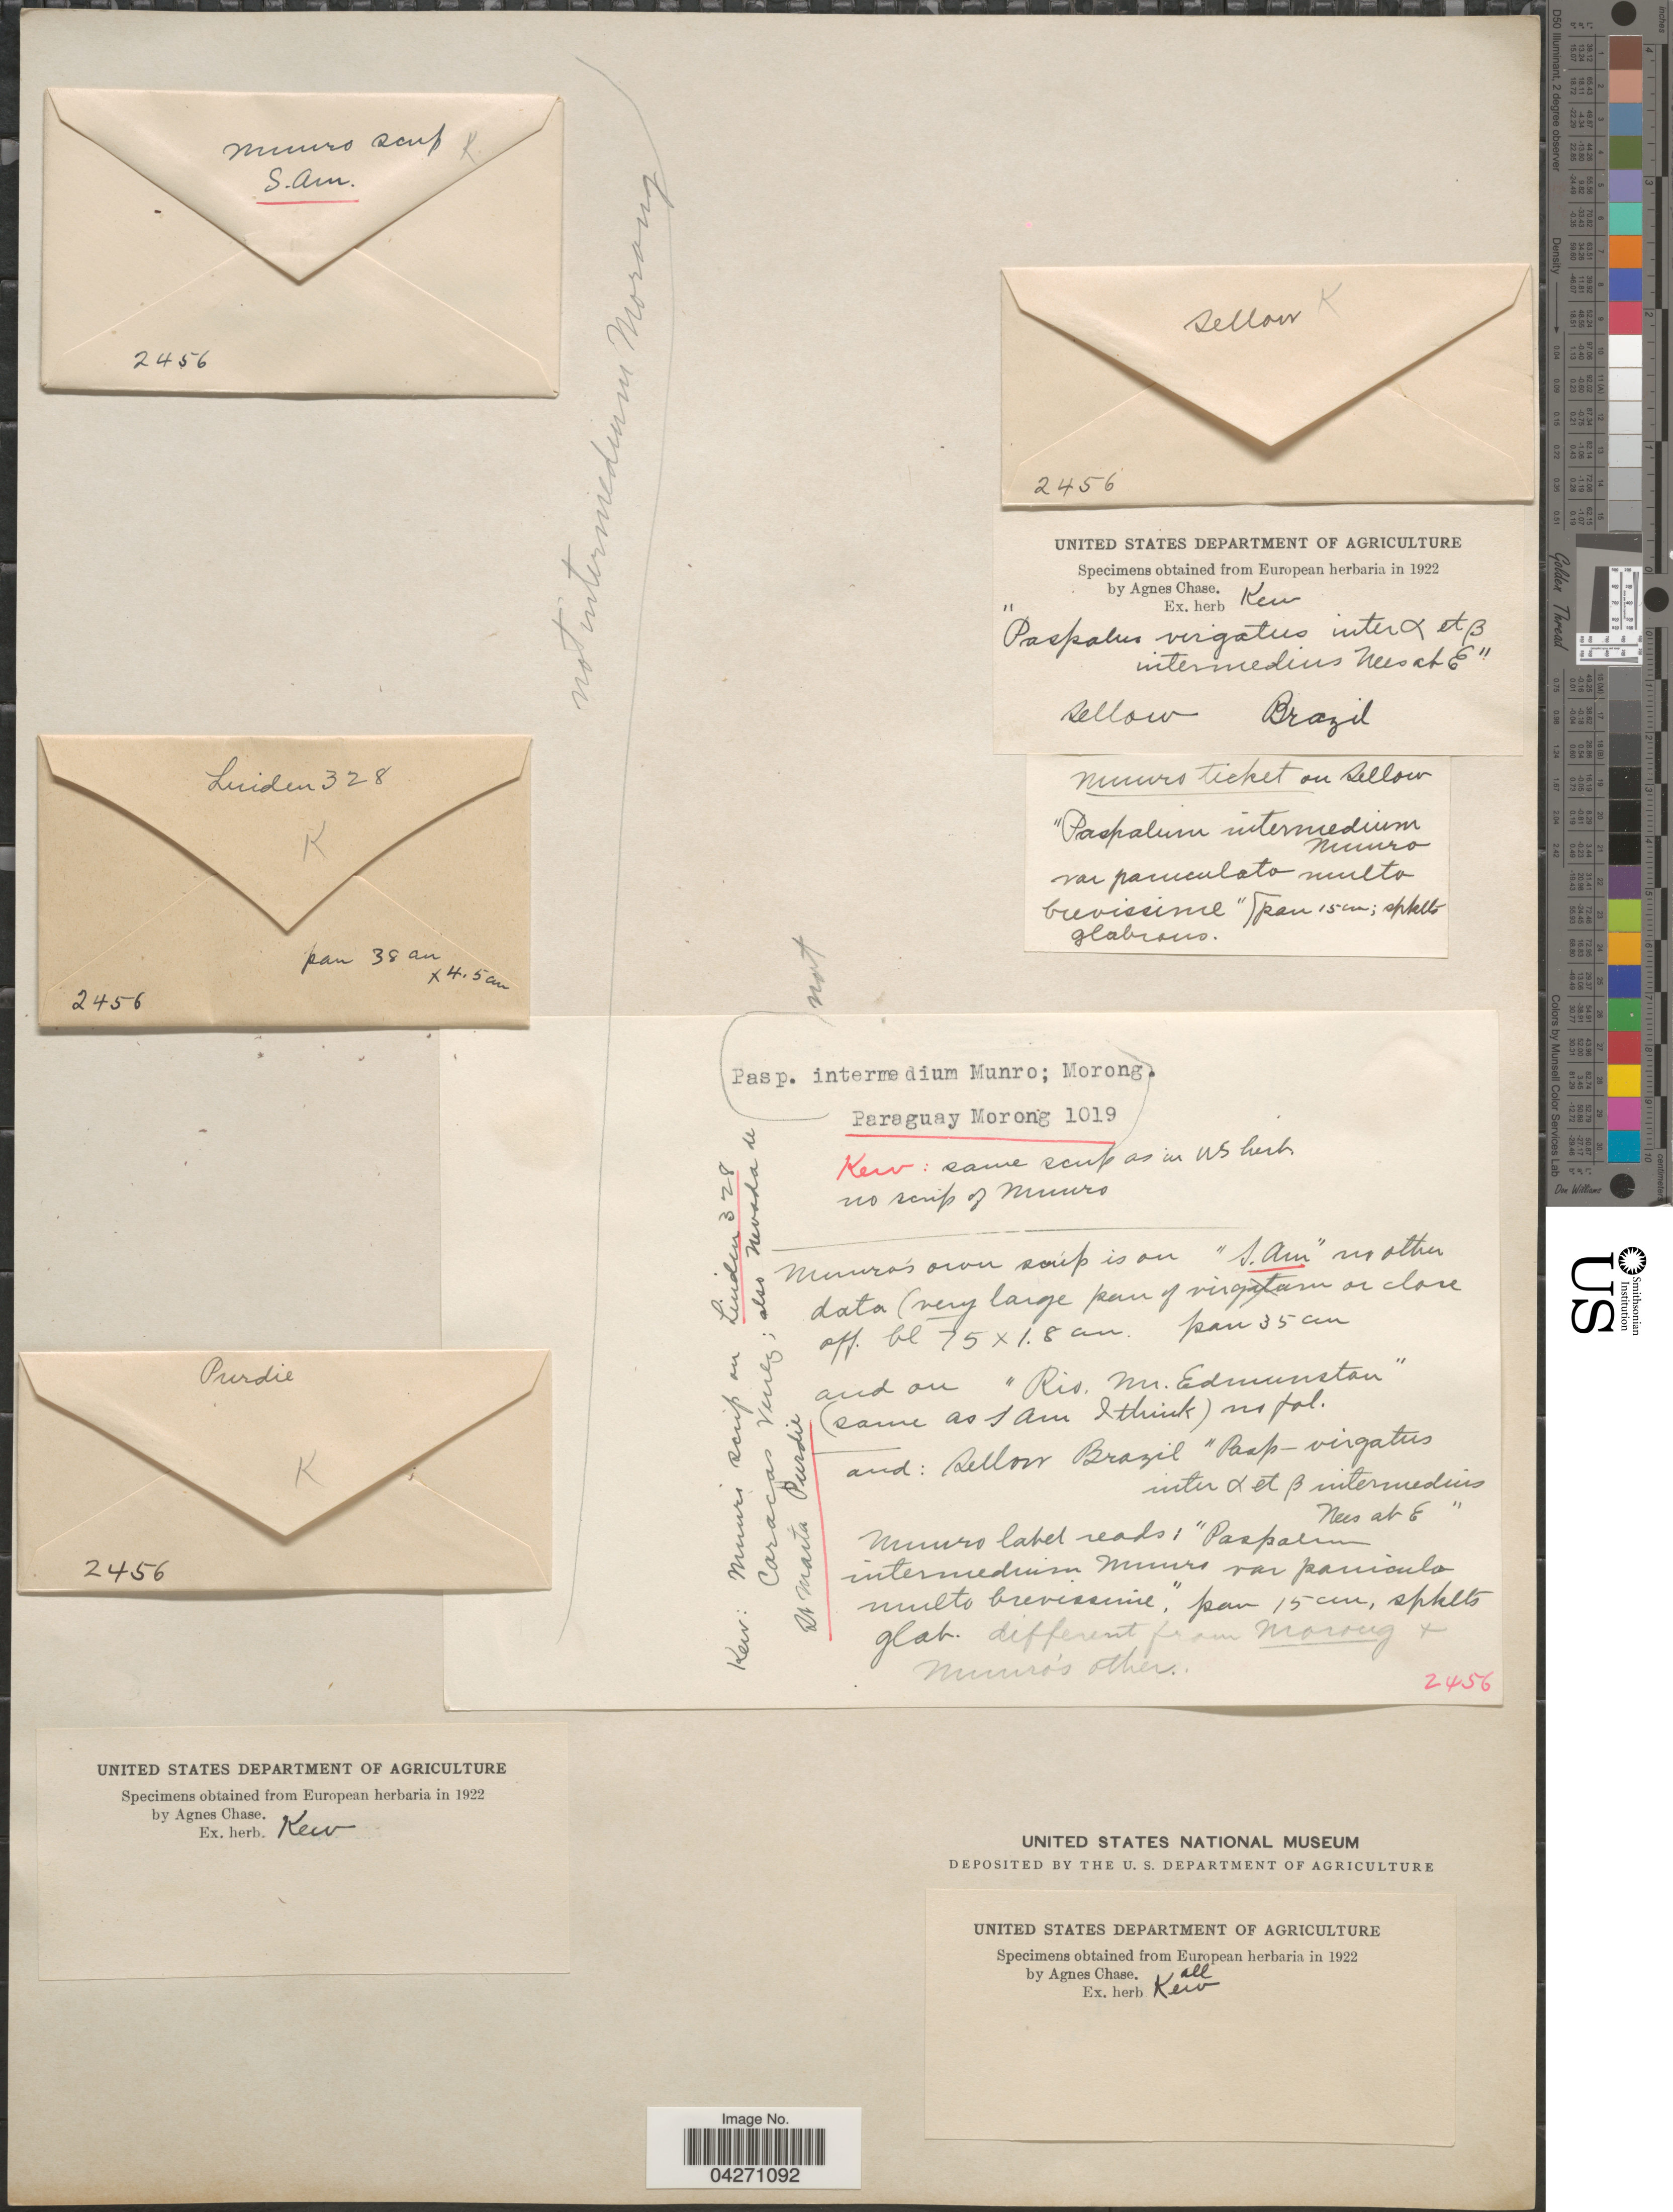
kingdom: Plantae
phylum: Tracheophyta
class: Liliopsida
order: Poales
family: Poaceae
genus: Paspalum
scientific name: Paspalum intermedium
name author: Munro ex Morong & Britton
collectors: -. Luiden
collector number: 328